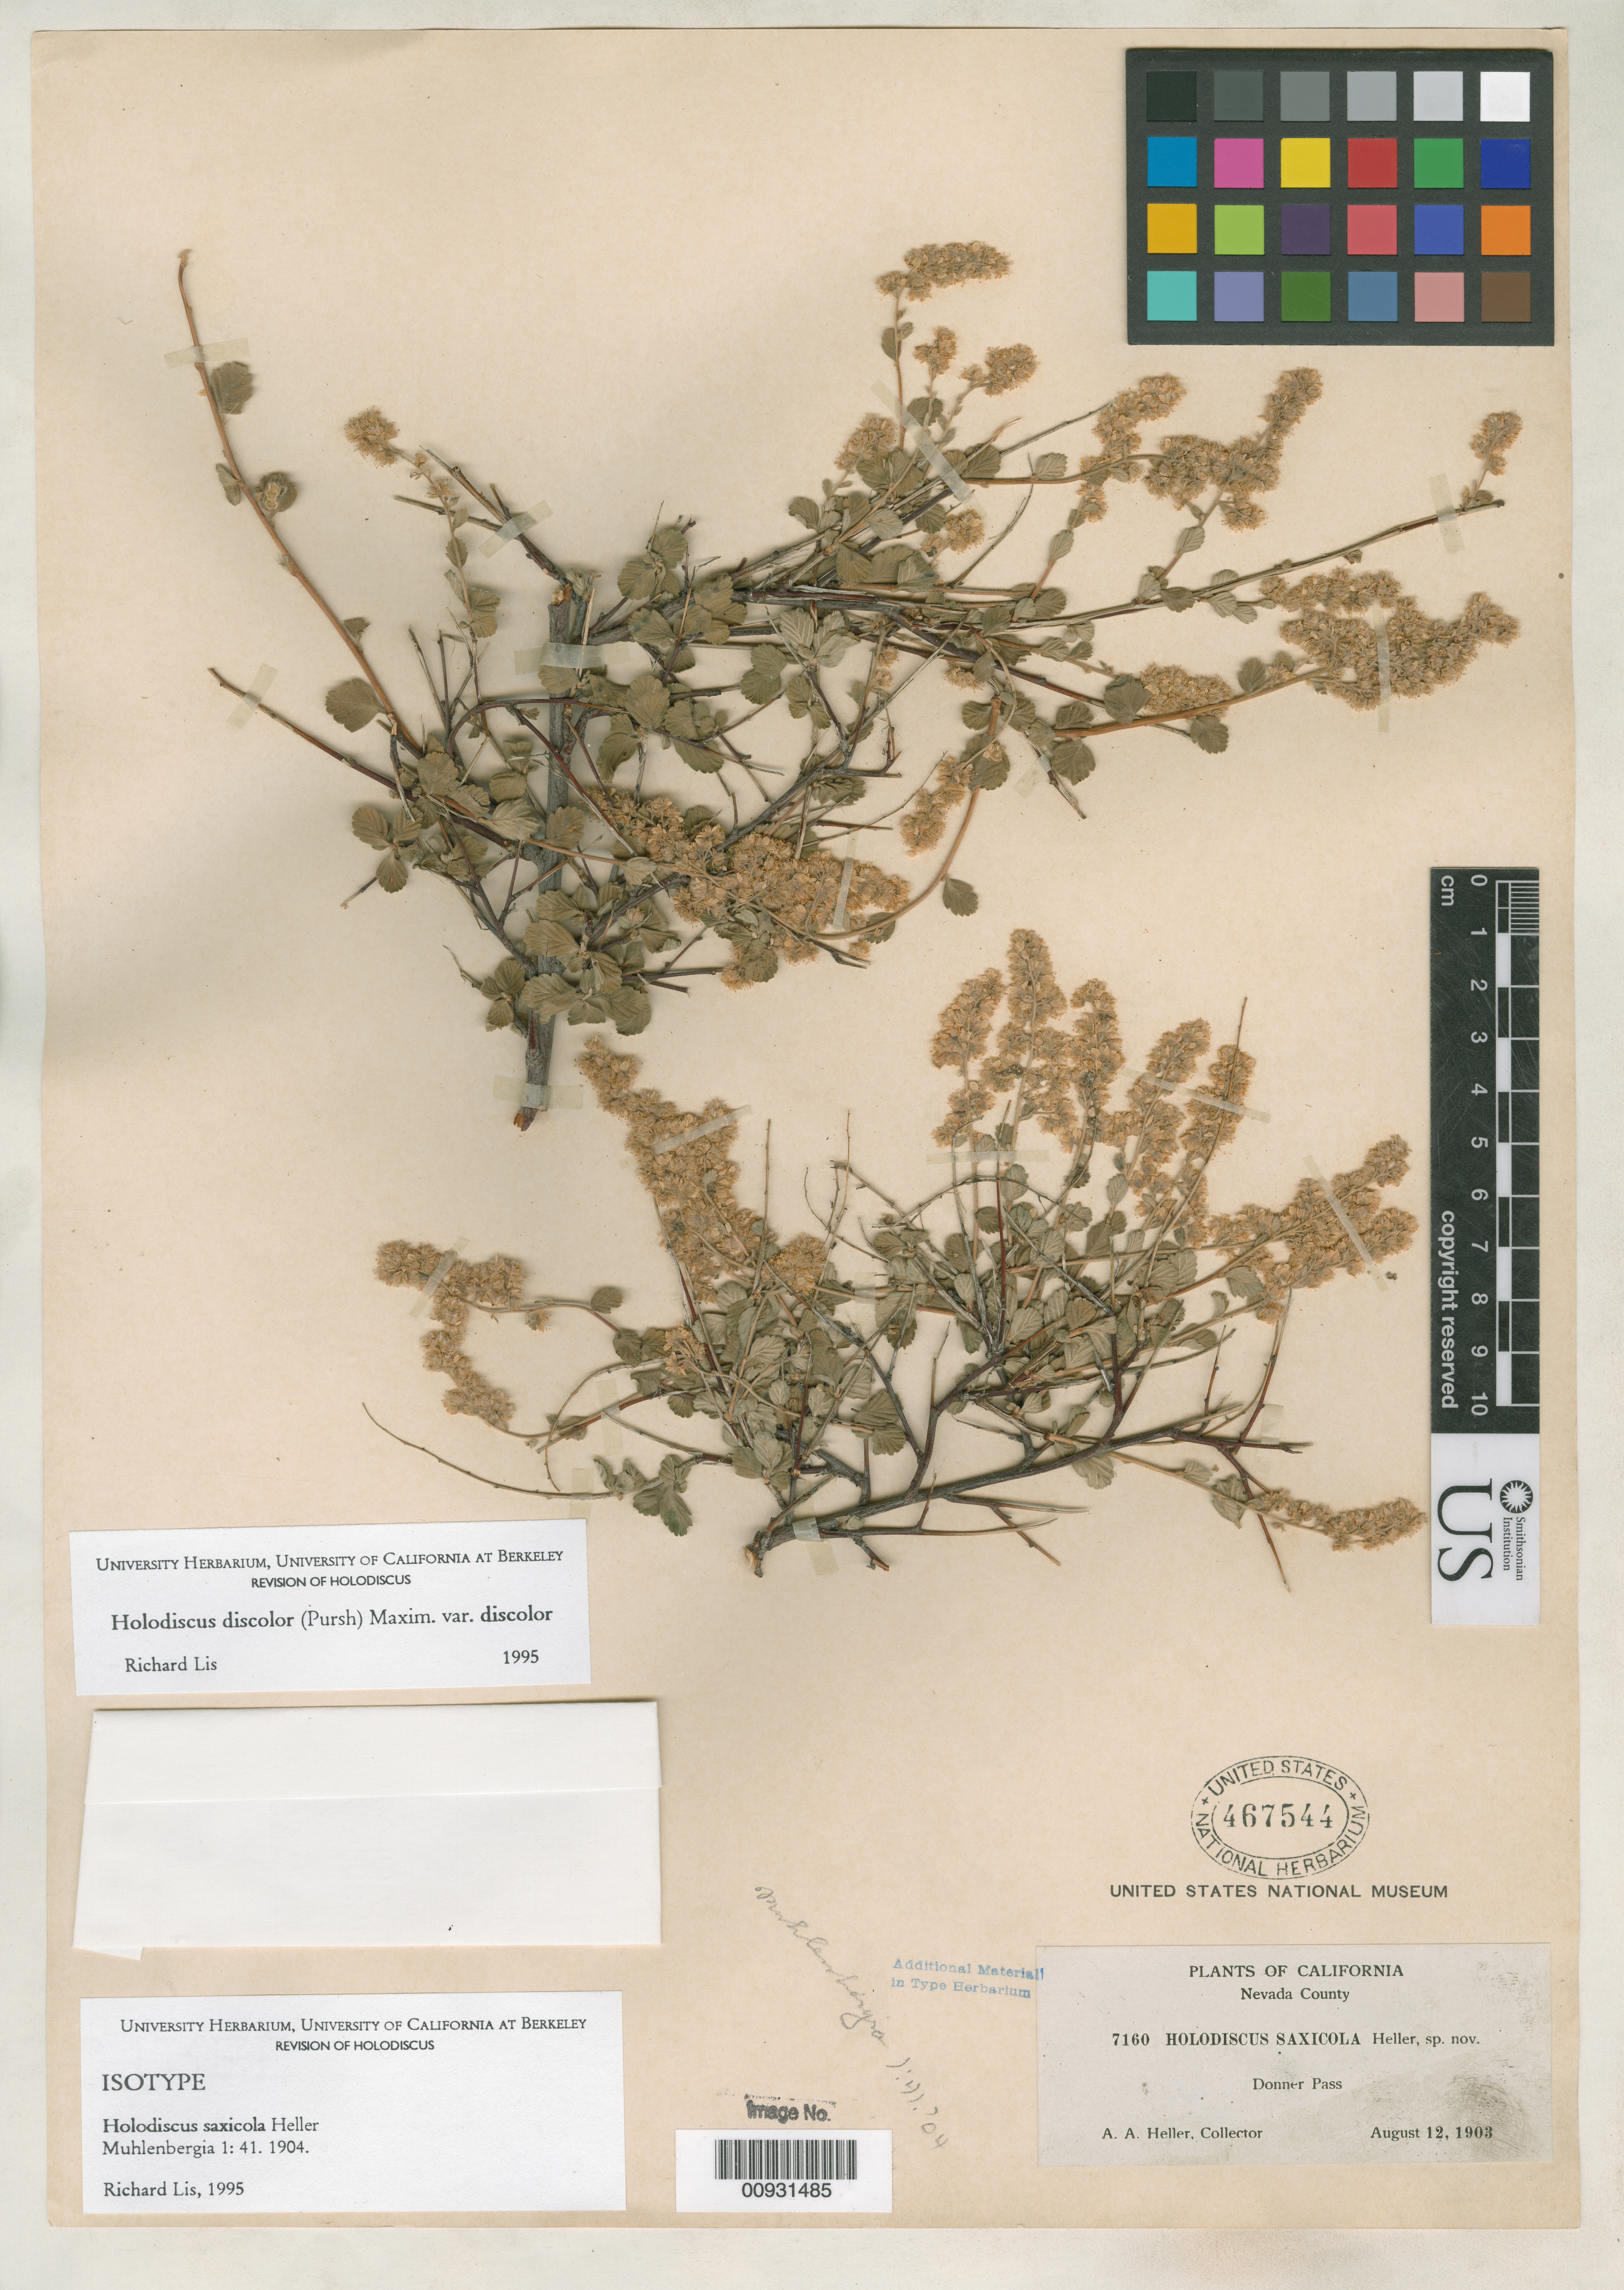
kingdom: Plantae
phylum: Tracheophyta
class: Magnoliopsida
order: Rosales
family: Rosaceae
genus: Holodiscus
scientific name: Holodiscus saxicola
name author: A. Heller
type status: Isotype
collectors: A. A. Heller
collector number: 7160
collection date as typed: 12 Aug 1903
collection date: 1903-08-12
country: United States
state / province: California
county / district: Nevada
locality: Donner Pass.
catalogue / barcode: US 467544